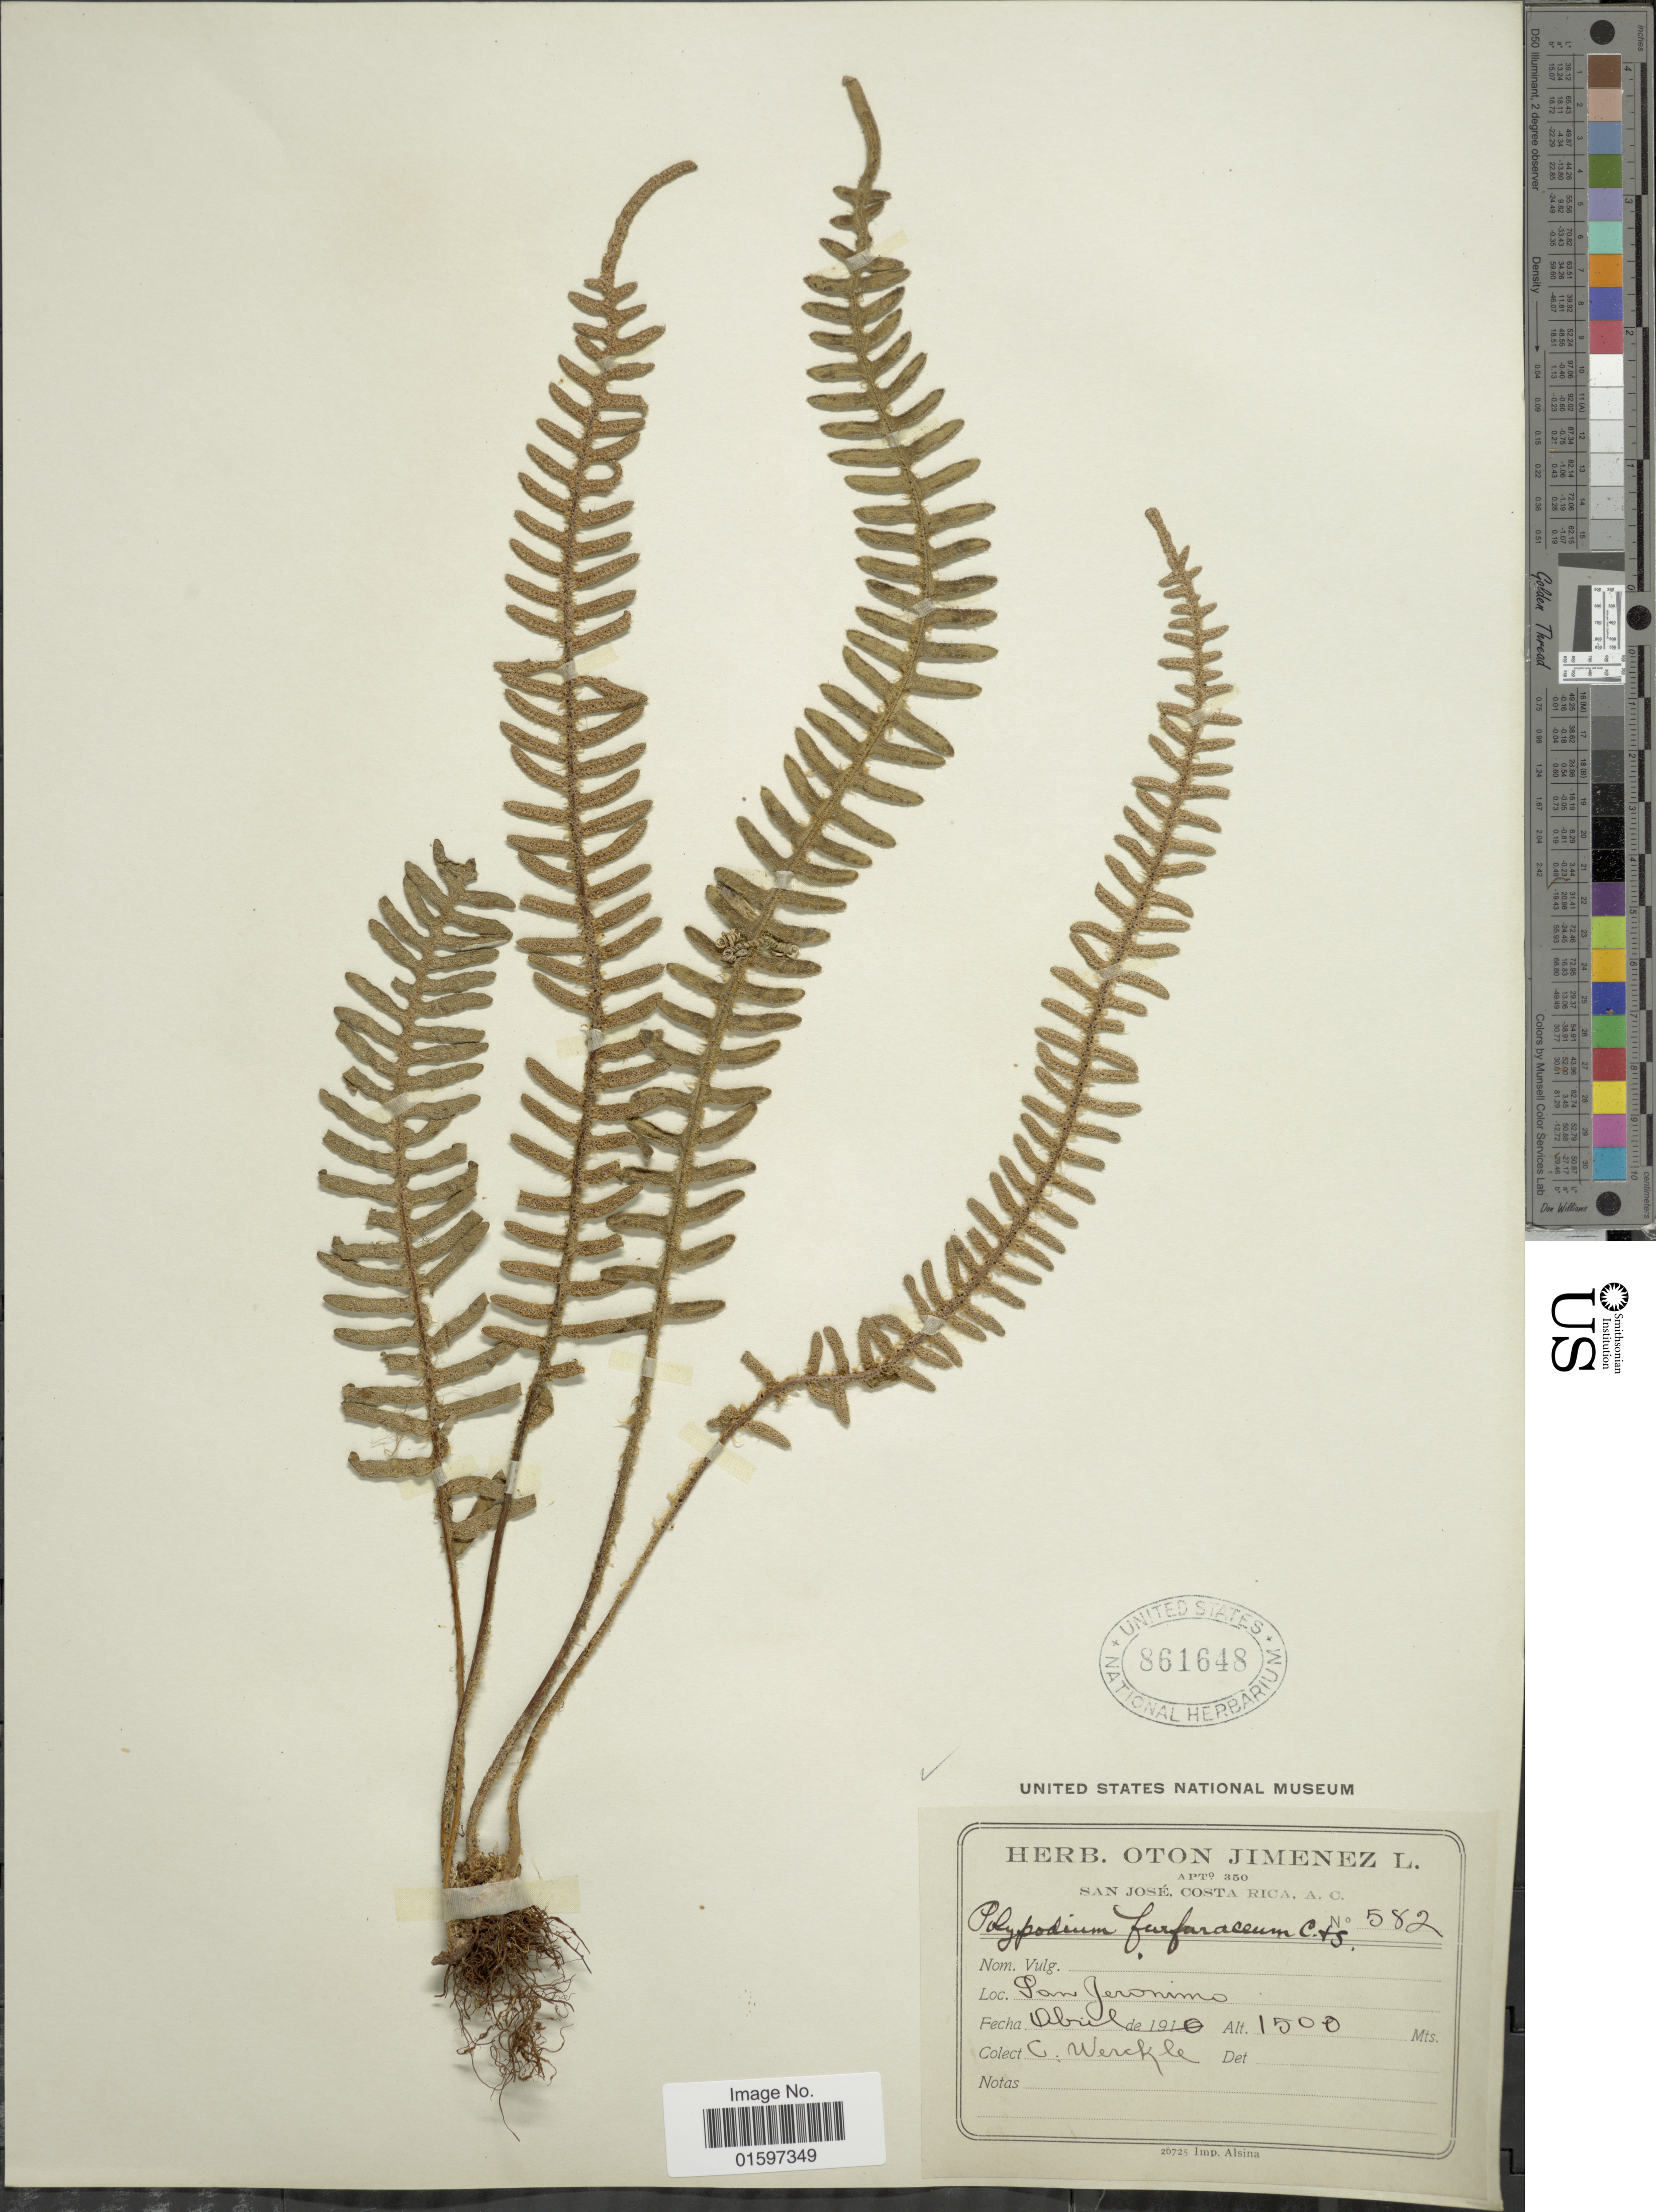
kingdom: Plantae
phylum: Tracheophyta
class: Polypodiopsida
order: Polypodiales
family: Polypodiaceae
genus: Pleopeltis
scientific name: Pleopeltis furfuracea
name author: (Schltdl. & Cham.) A.R. Sm. & Tejero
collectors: C. Wercklé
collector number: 582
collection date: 1910-04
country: Costa Rica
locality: San Jeronimo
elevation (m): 1500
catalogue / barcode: US 861648